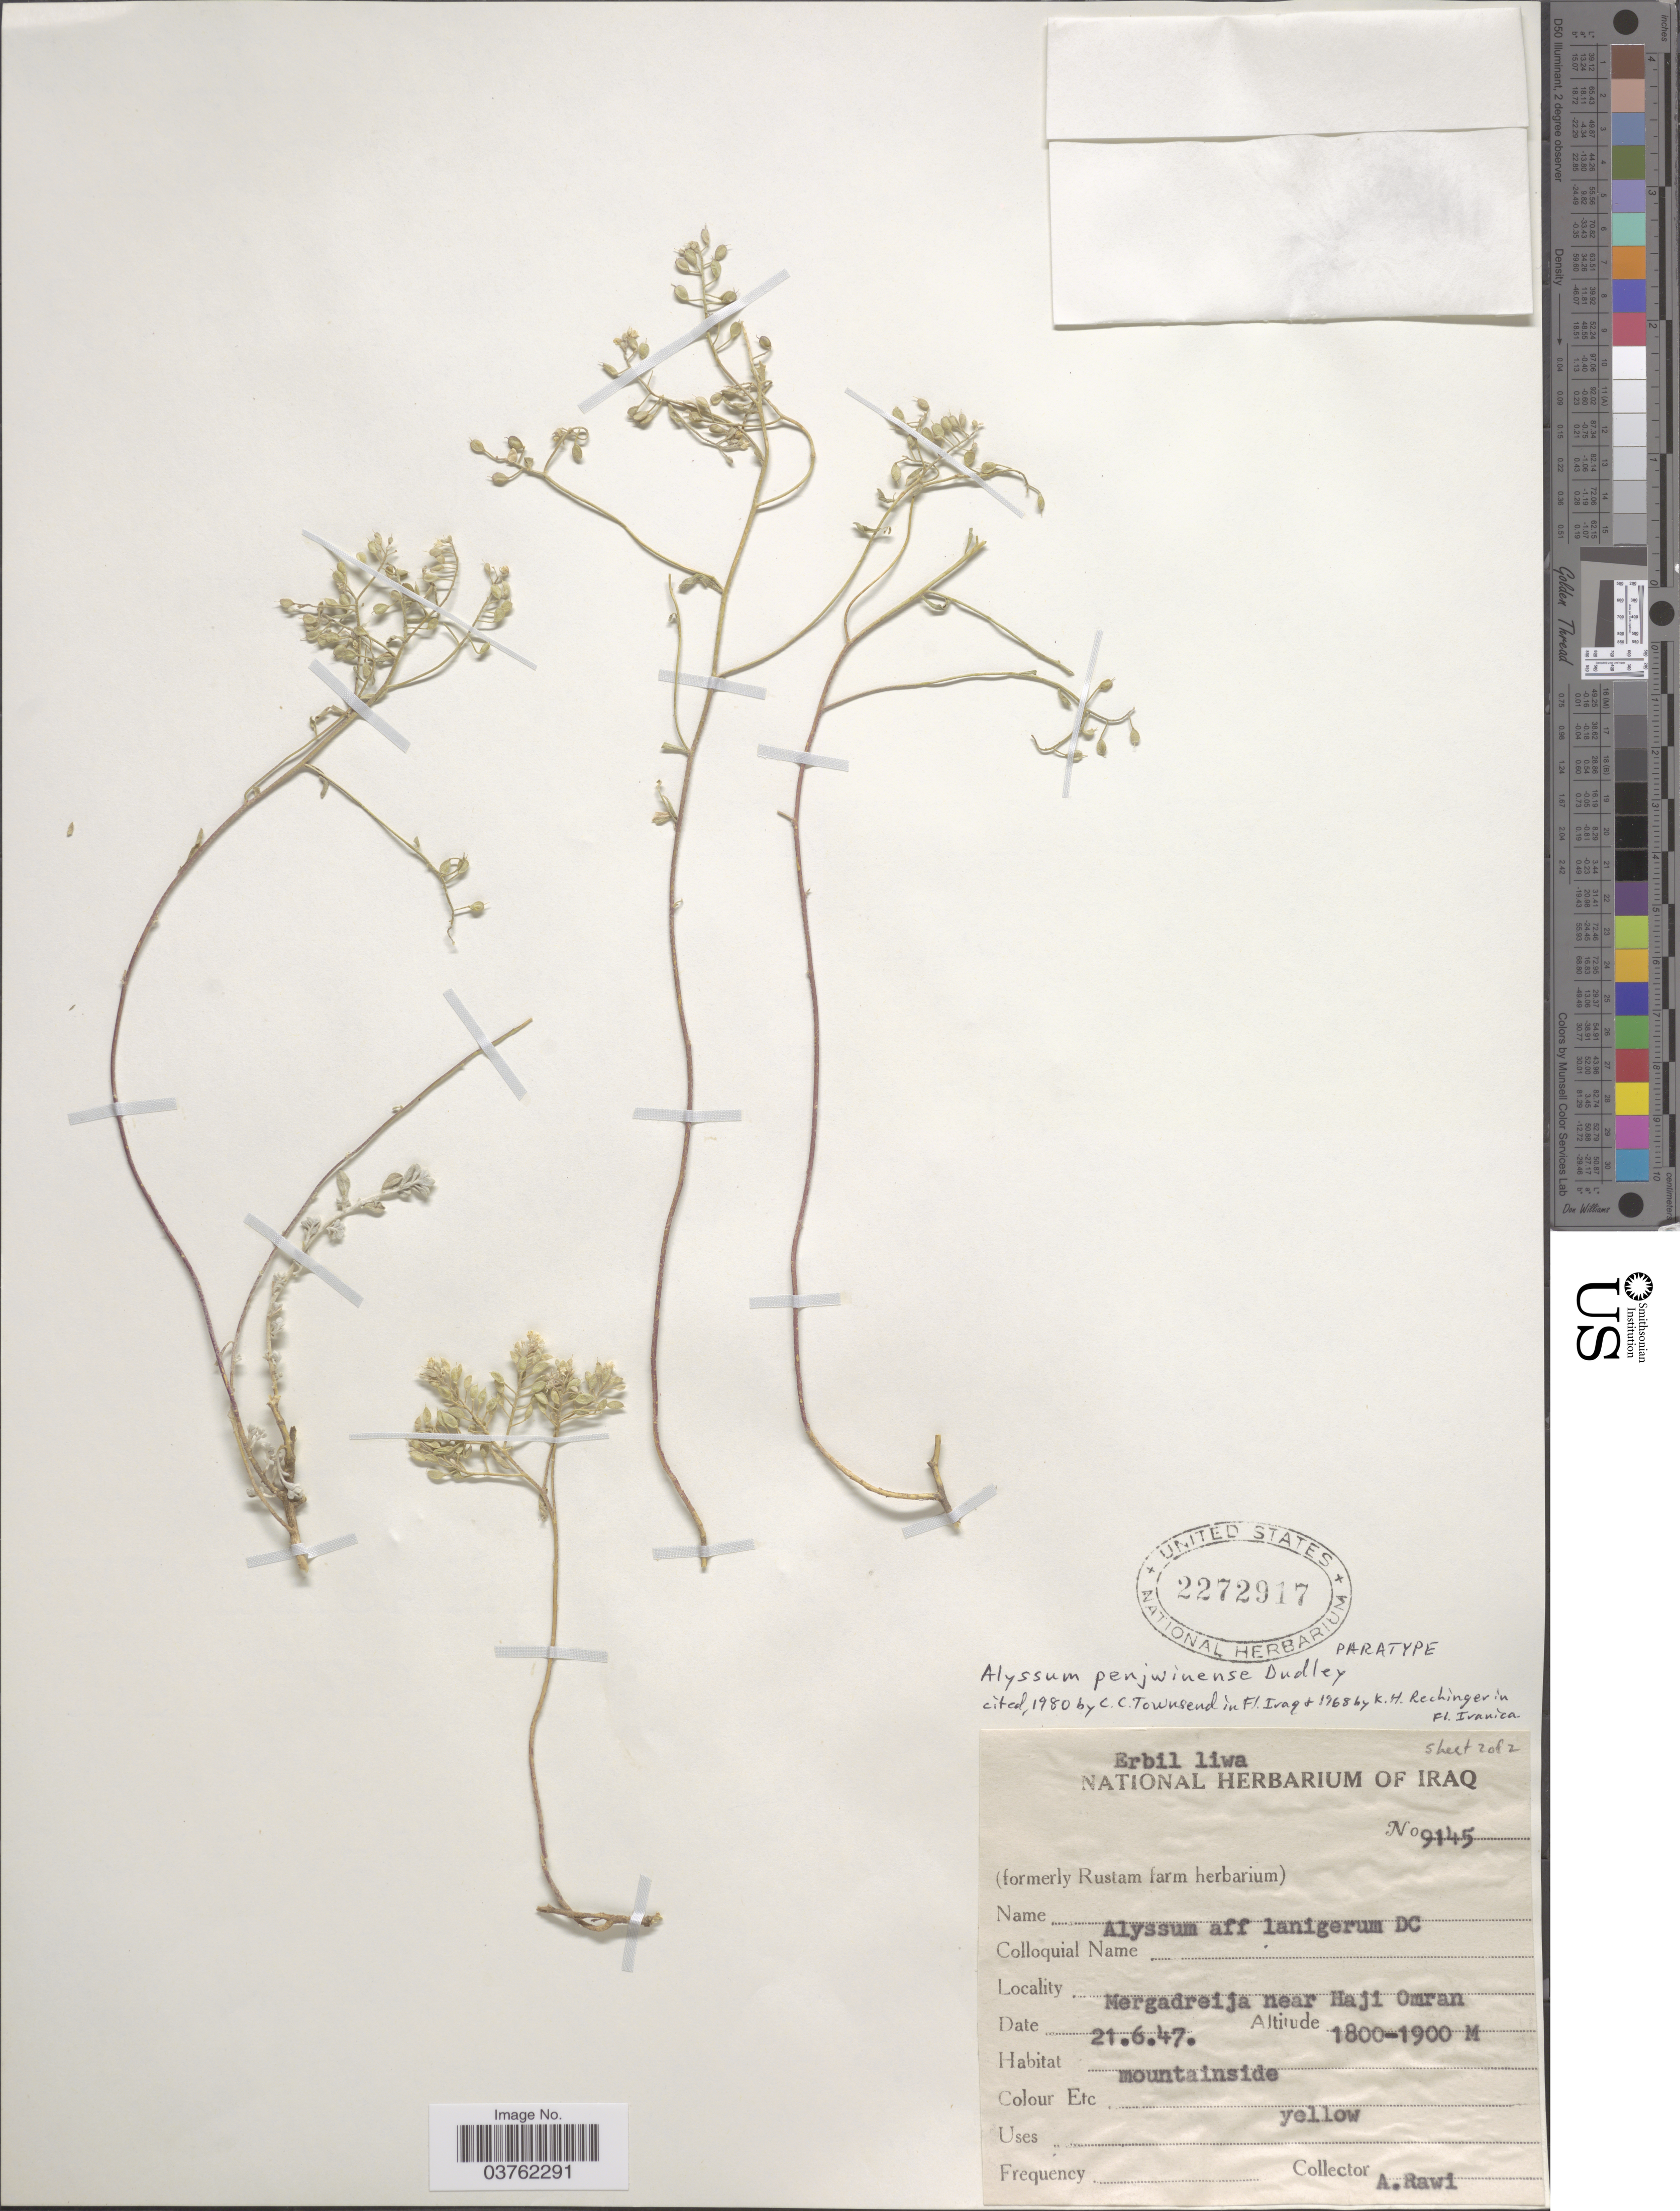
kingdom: Plantae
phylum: Tracheophyta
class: Magnoliopsida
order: Brassicales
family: Brassicaceae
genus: Alyssum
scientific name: Alyssum penjwinense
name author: T.R. Dudley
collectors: A. Rawi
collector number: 9145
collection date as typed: Transcribed d/m/y: 21/6/47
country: Iraq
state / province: Arbīl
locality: Erbil liwa. Mergaderija near Haji Omran.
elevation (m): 1800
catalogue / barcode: US 2272917